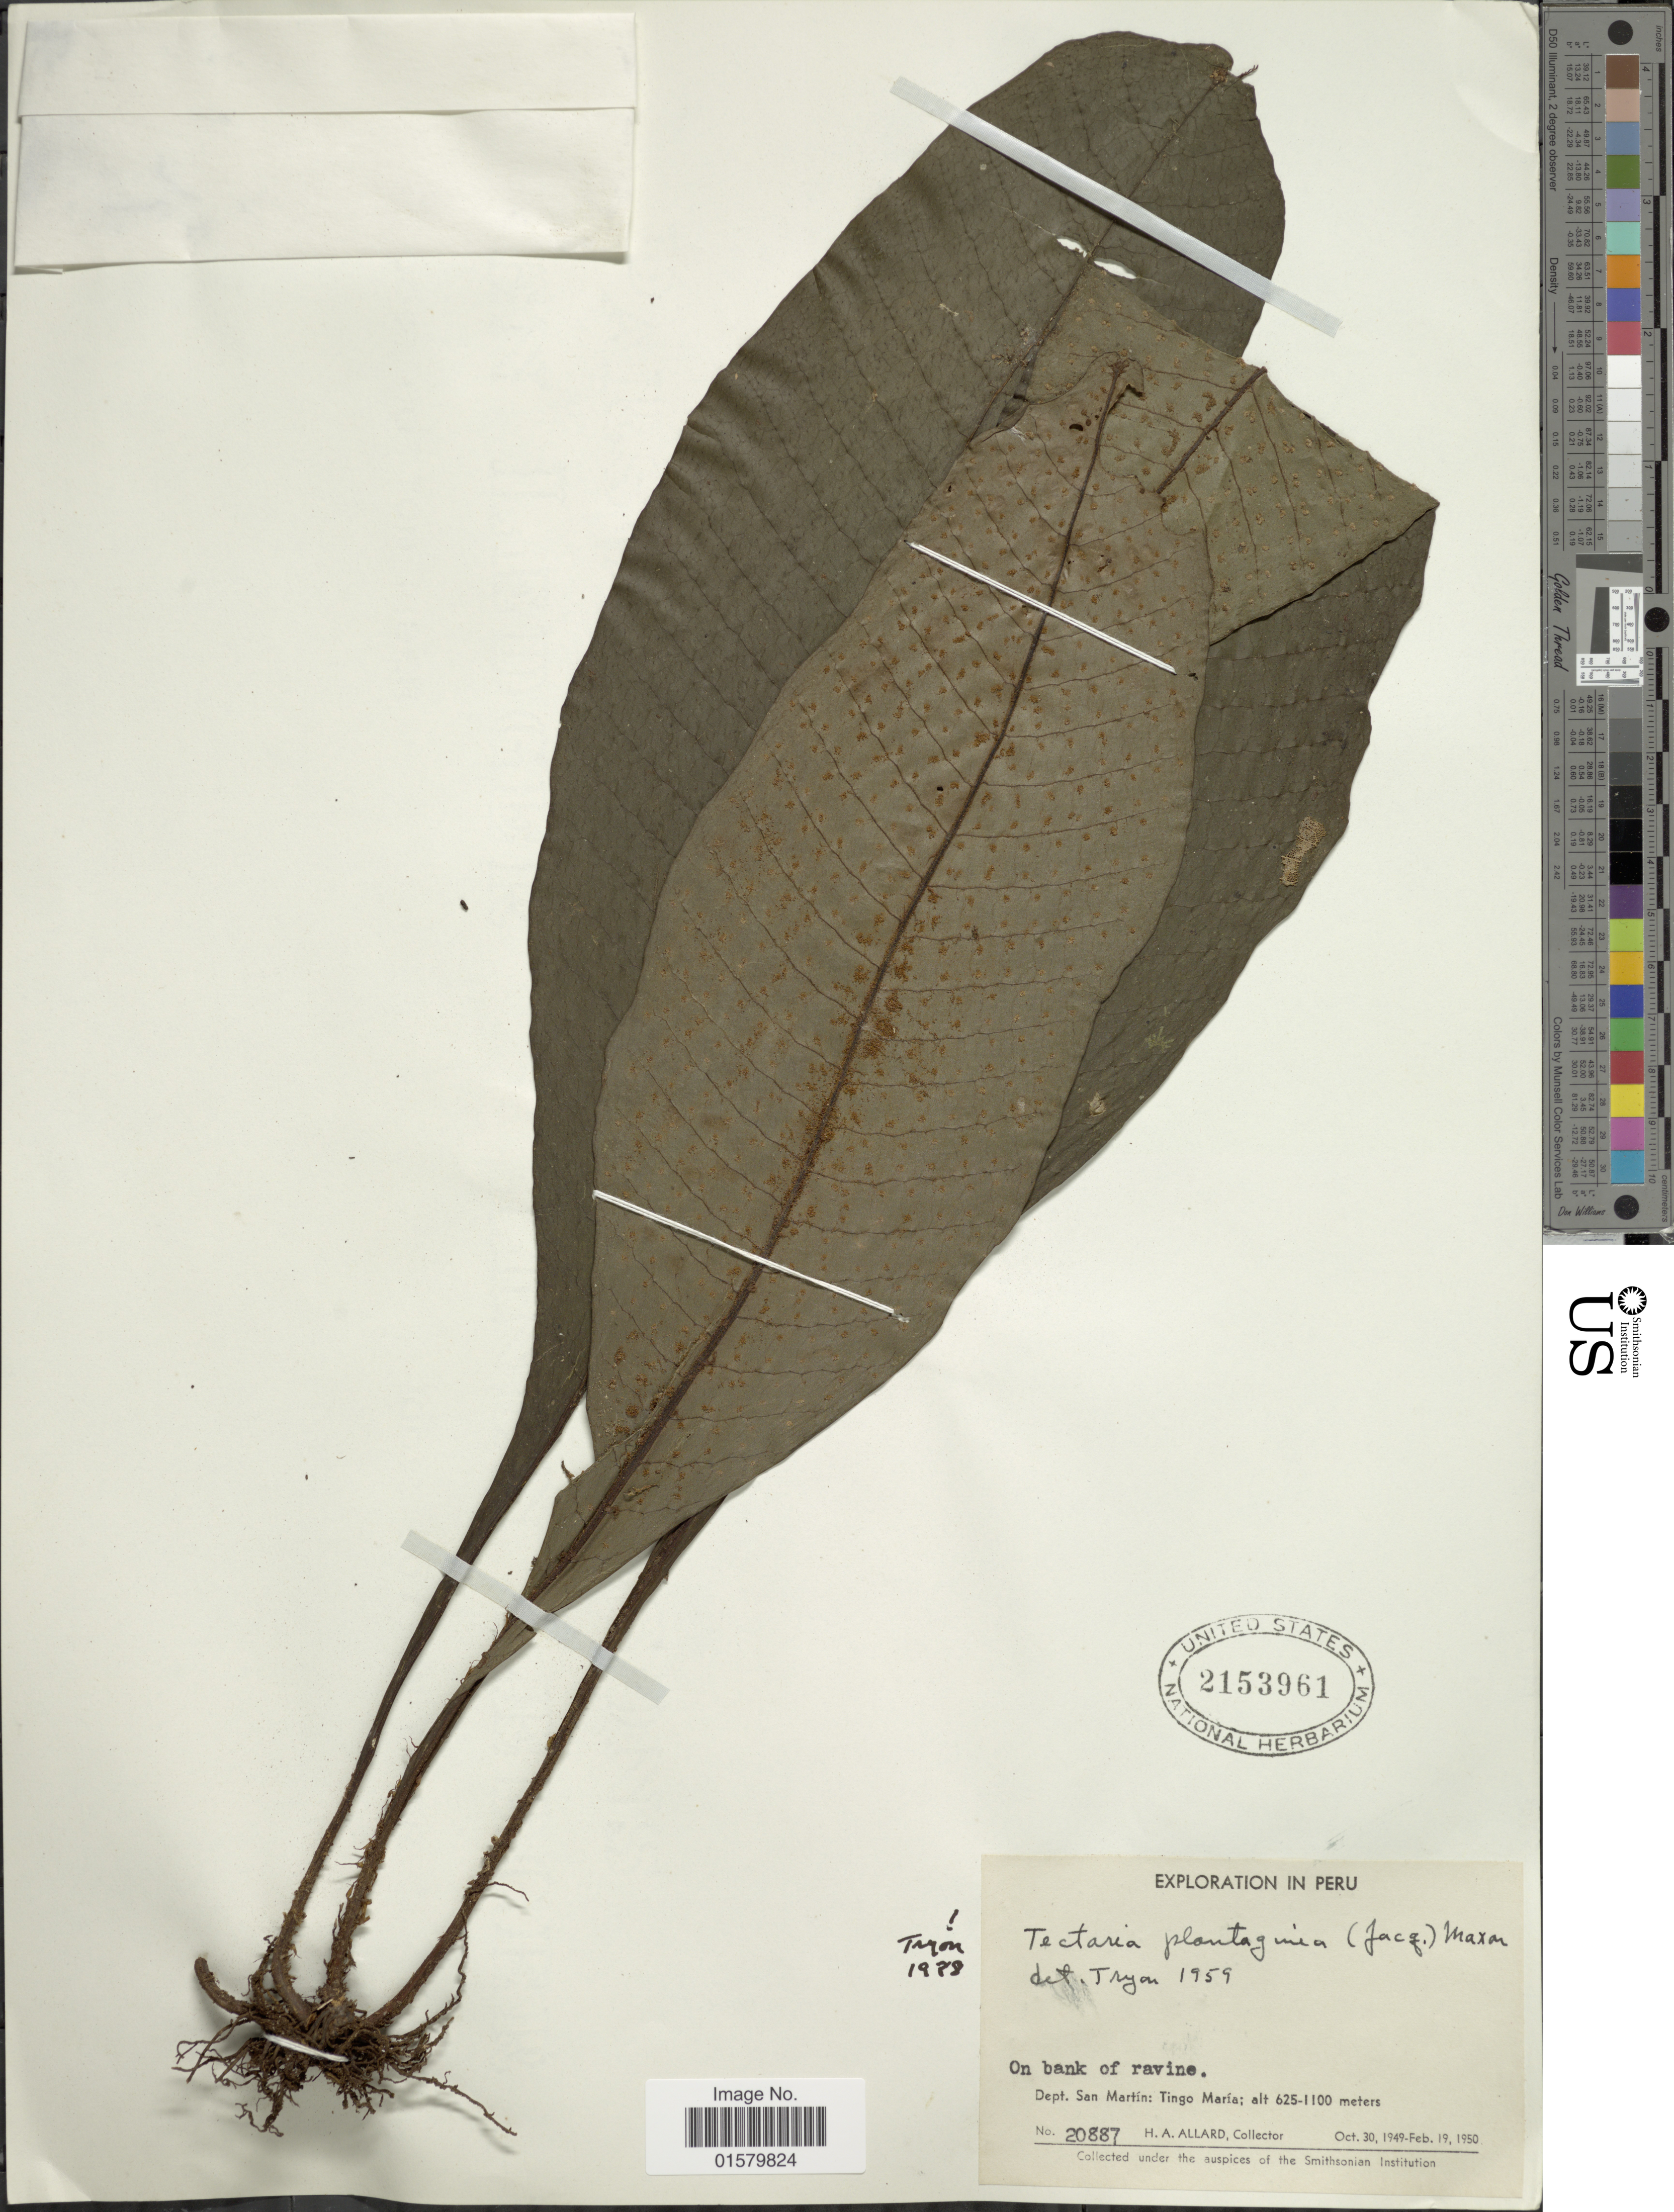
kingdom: Plantae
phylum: Tracheophyta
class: Polypodiopsida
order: Polypodiales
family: Tectariaceae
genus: Tectaria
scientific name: Tectaria plantaginea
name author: (Jacq.) Maxon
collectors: H. A. Allard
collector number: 20887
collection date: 1949-10-30/1950-02-19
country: Peru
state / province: San Martín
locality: Dept. San Martin: Tingo Maria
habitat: on bank of ravine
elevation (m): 625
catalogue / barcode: US 2153961